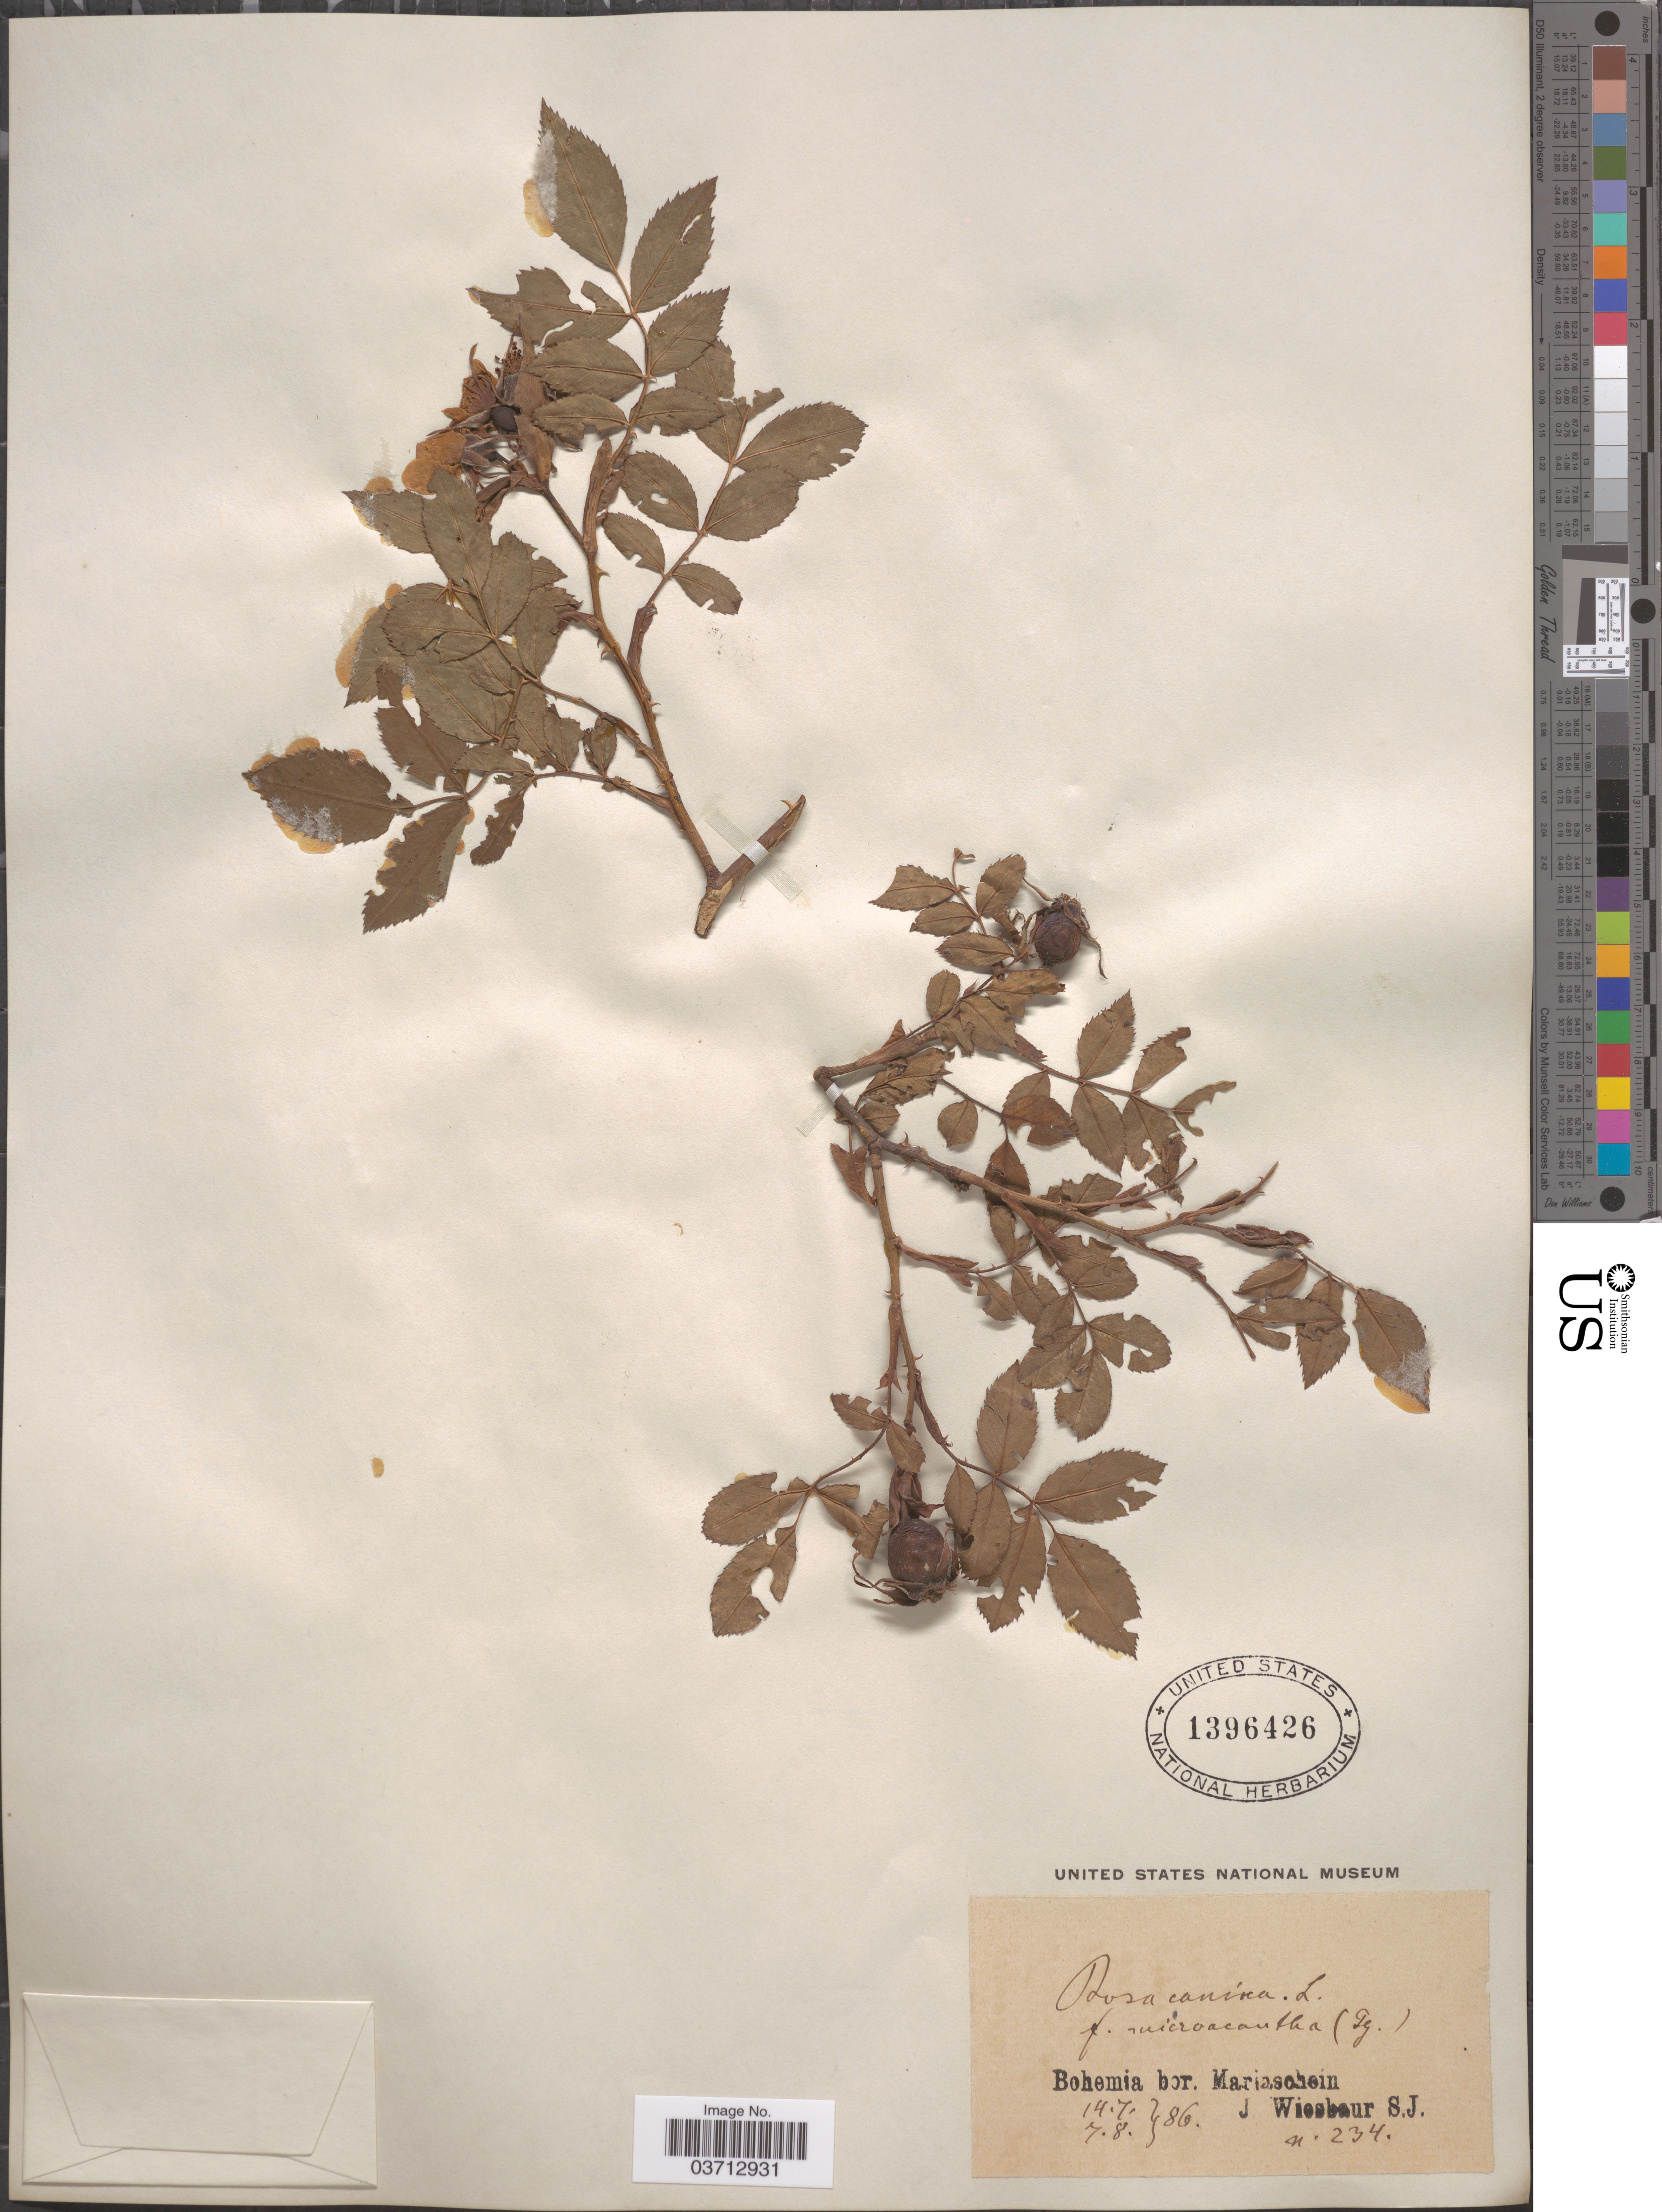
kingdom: Plantae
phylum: Tracheophyta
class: Magnoliopsida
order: Rosales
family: Rosaceae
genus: Rosa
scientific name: Rosa canina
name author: L.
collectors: J. Wiesbaur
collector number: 234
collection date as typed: Transcribed d/m/y: 14/7/86 to 7/8/86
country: Czechia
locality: Bohemia bor. Mariaschein.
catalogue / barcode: US 1396426